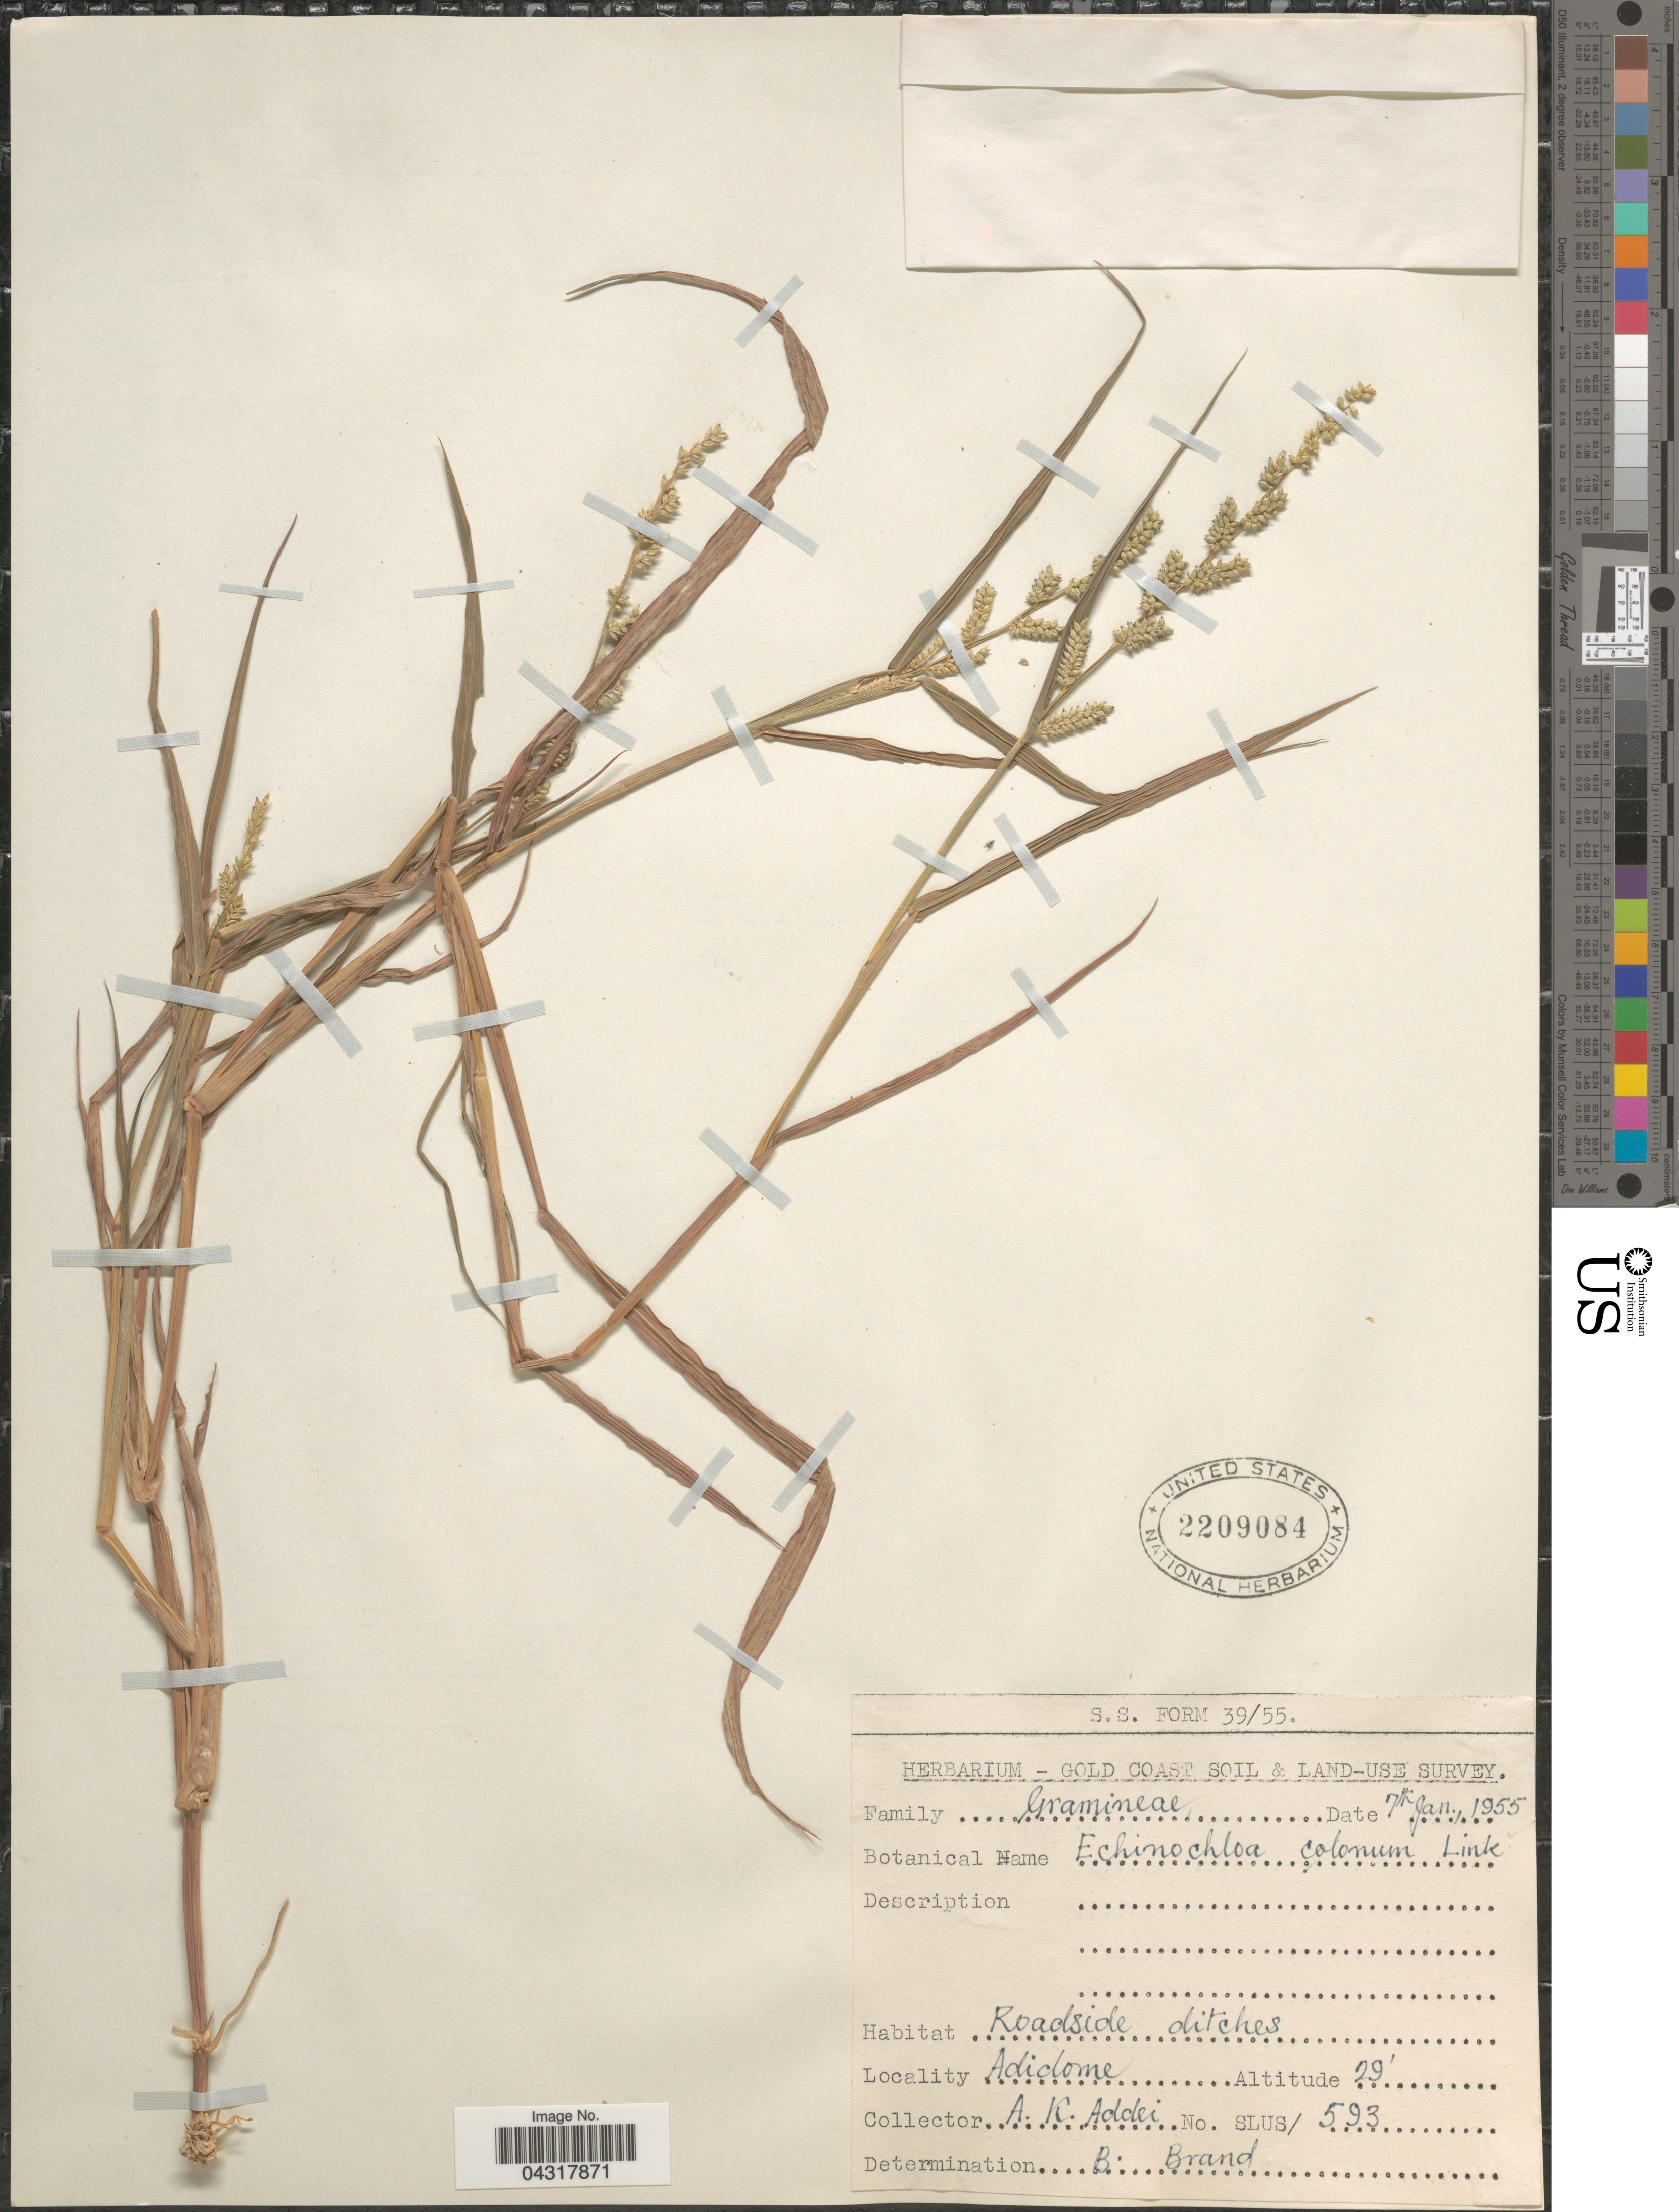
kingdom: Plantae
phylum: Tracheophyta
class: Liliopsida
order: Poales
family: Poaceae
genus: Echinochloa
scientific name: Echinochloa colona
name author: (L.) Link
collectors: A. Addei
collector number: Slus/593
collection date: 1955-01-07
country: Ghana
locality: Gold Coast Soil & Land-use Survey. Roadside ditches. Adidome.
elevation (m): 9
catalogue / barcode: US 2209084